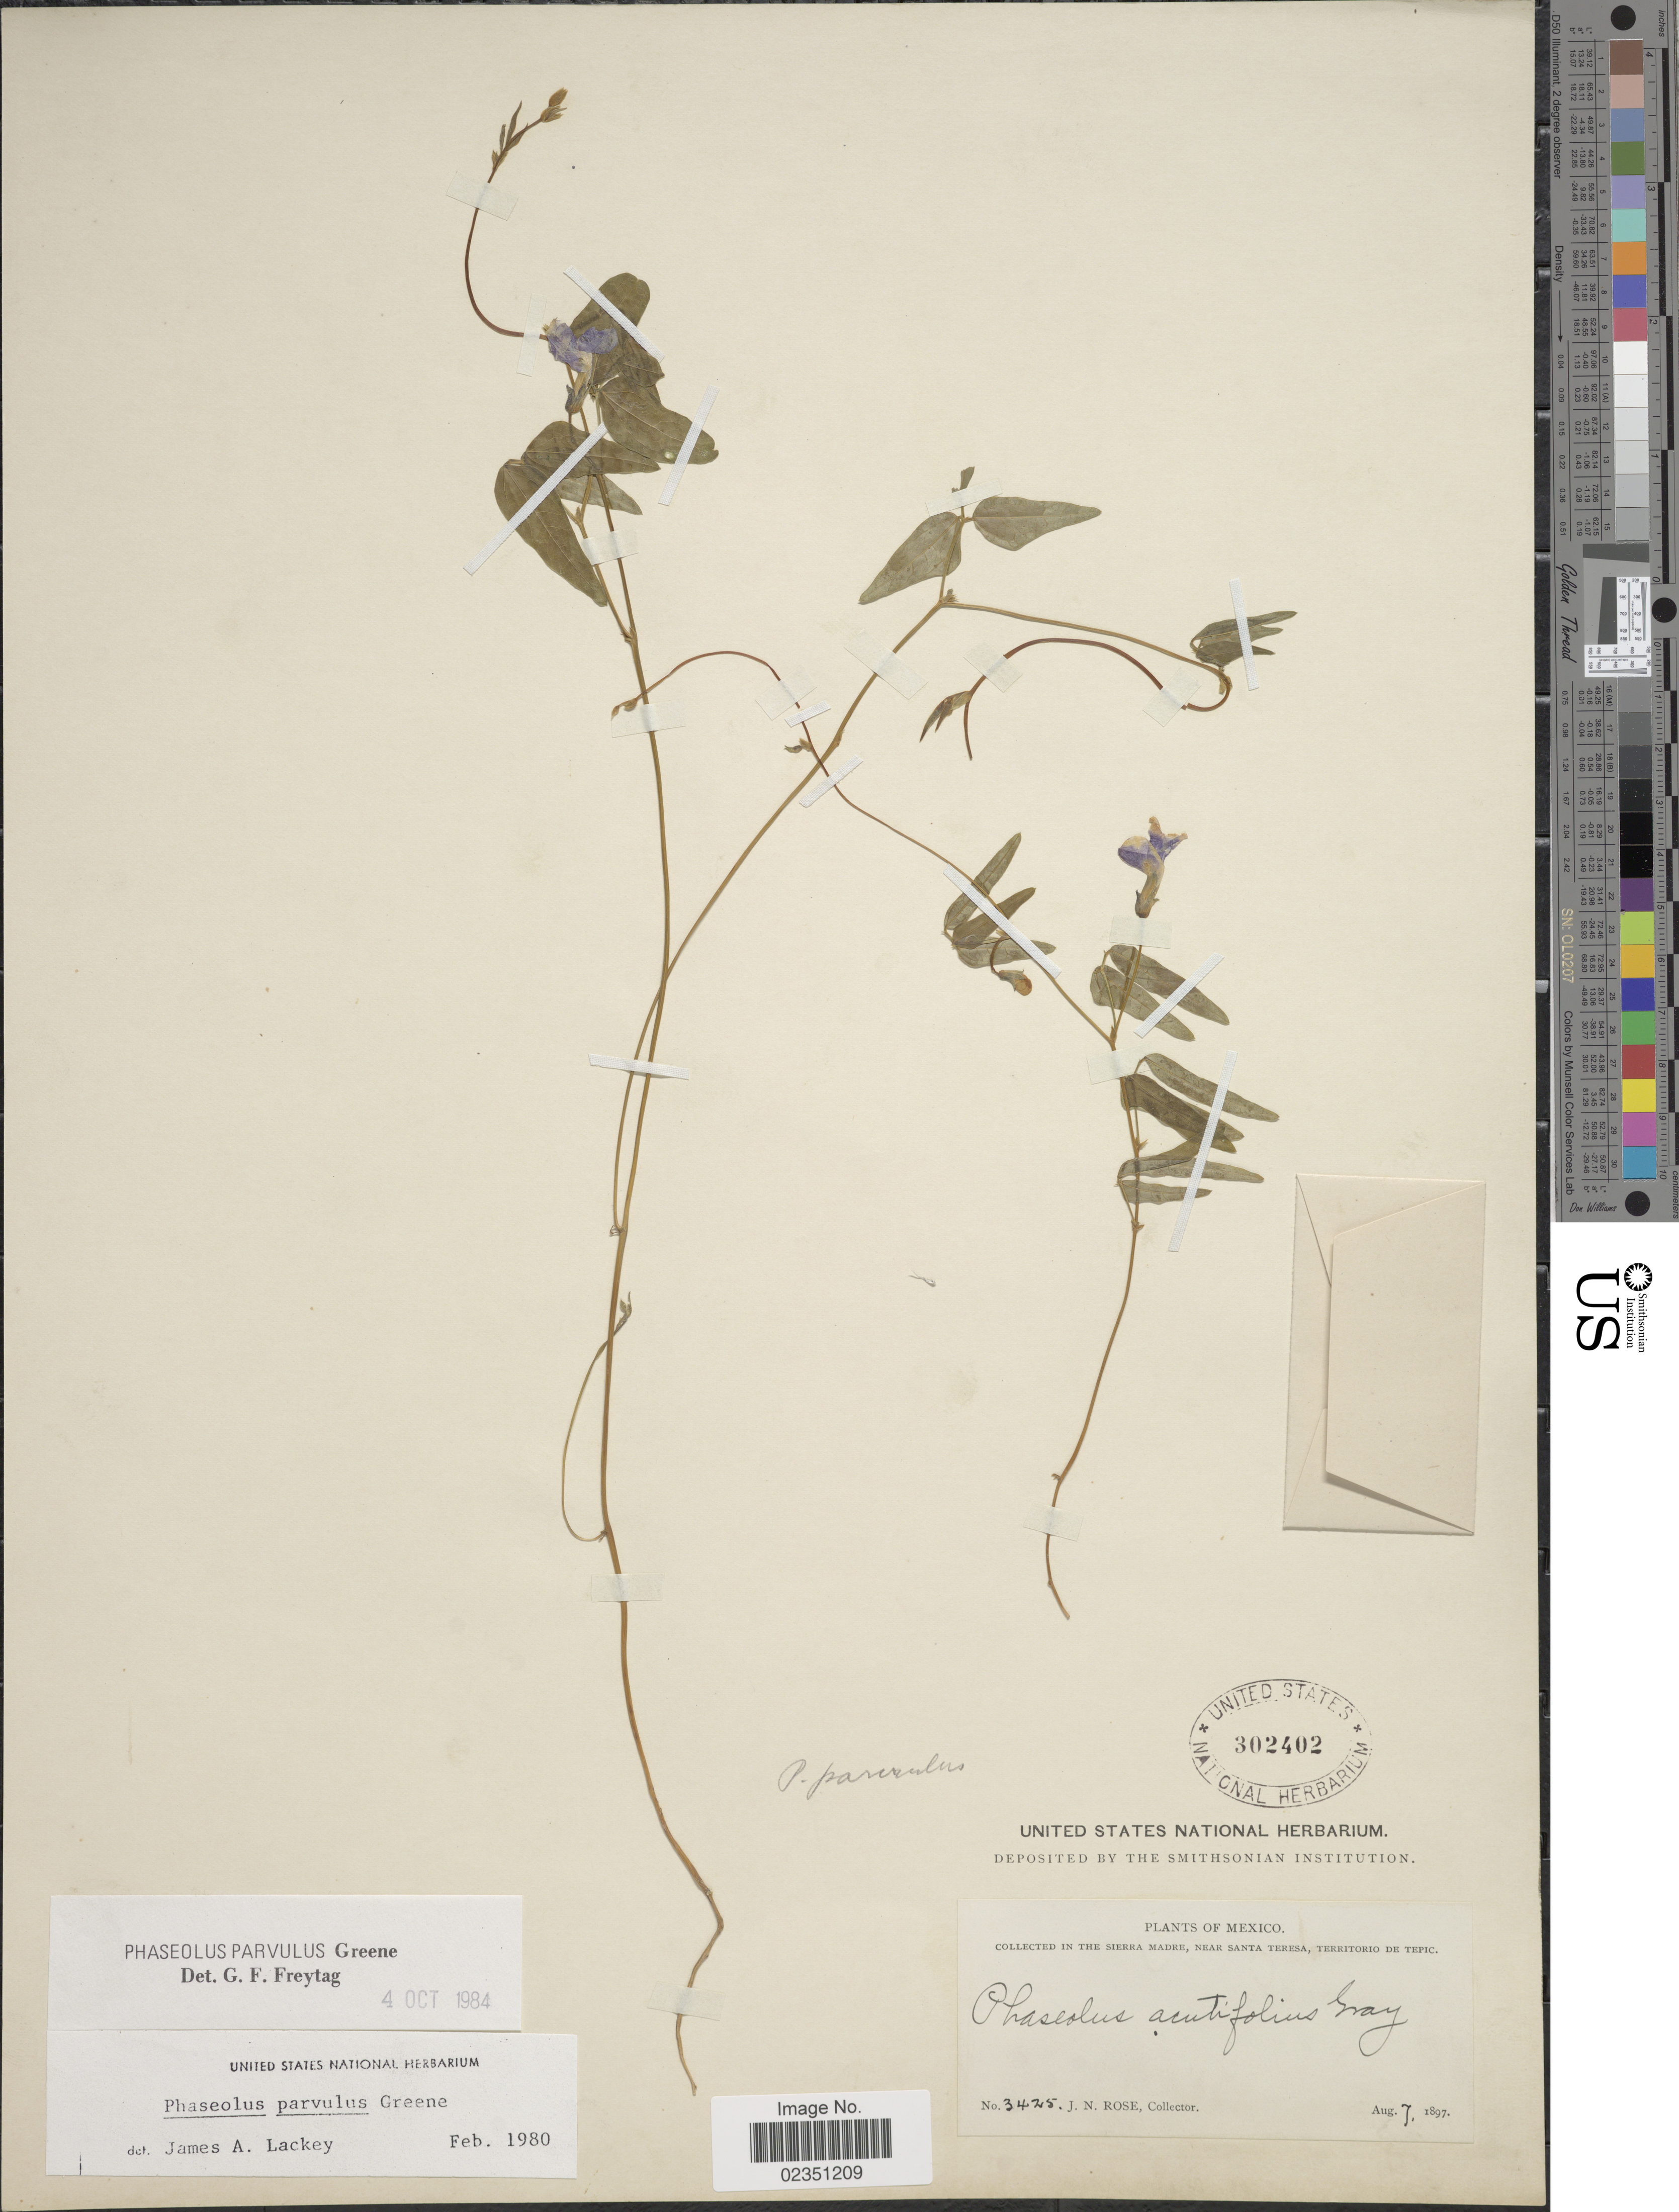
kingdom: Plantae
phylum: Tracheophyta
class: Magnoliopsida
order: Fabales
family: Fabaceae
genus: Phaseolus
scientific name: Phaseolus parvulus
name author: Greene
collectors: J. N. Rose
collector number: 3425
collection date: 1897-08-07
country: Mexico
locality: Sierra Madre, near Santa Teresa, Territorio de Tepic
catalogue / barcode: US 302402